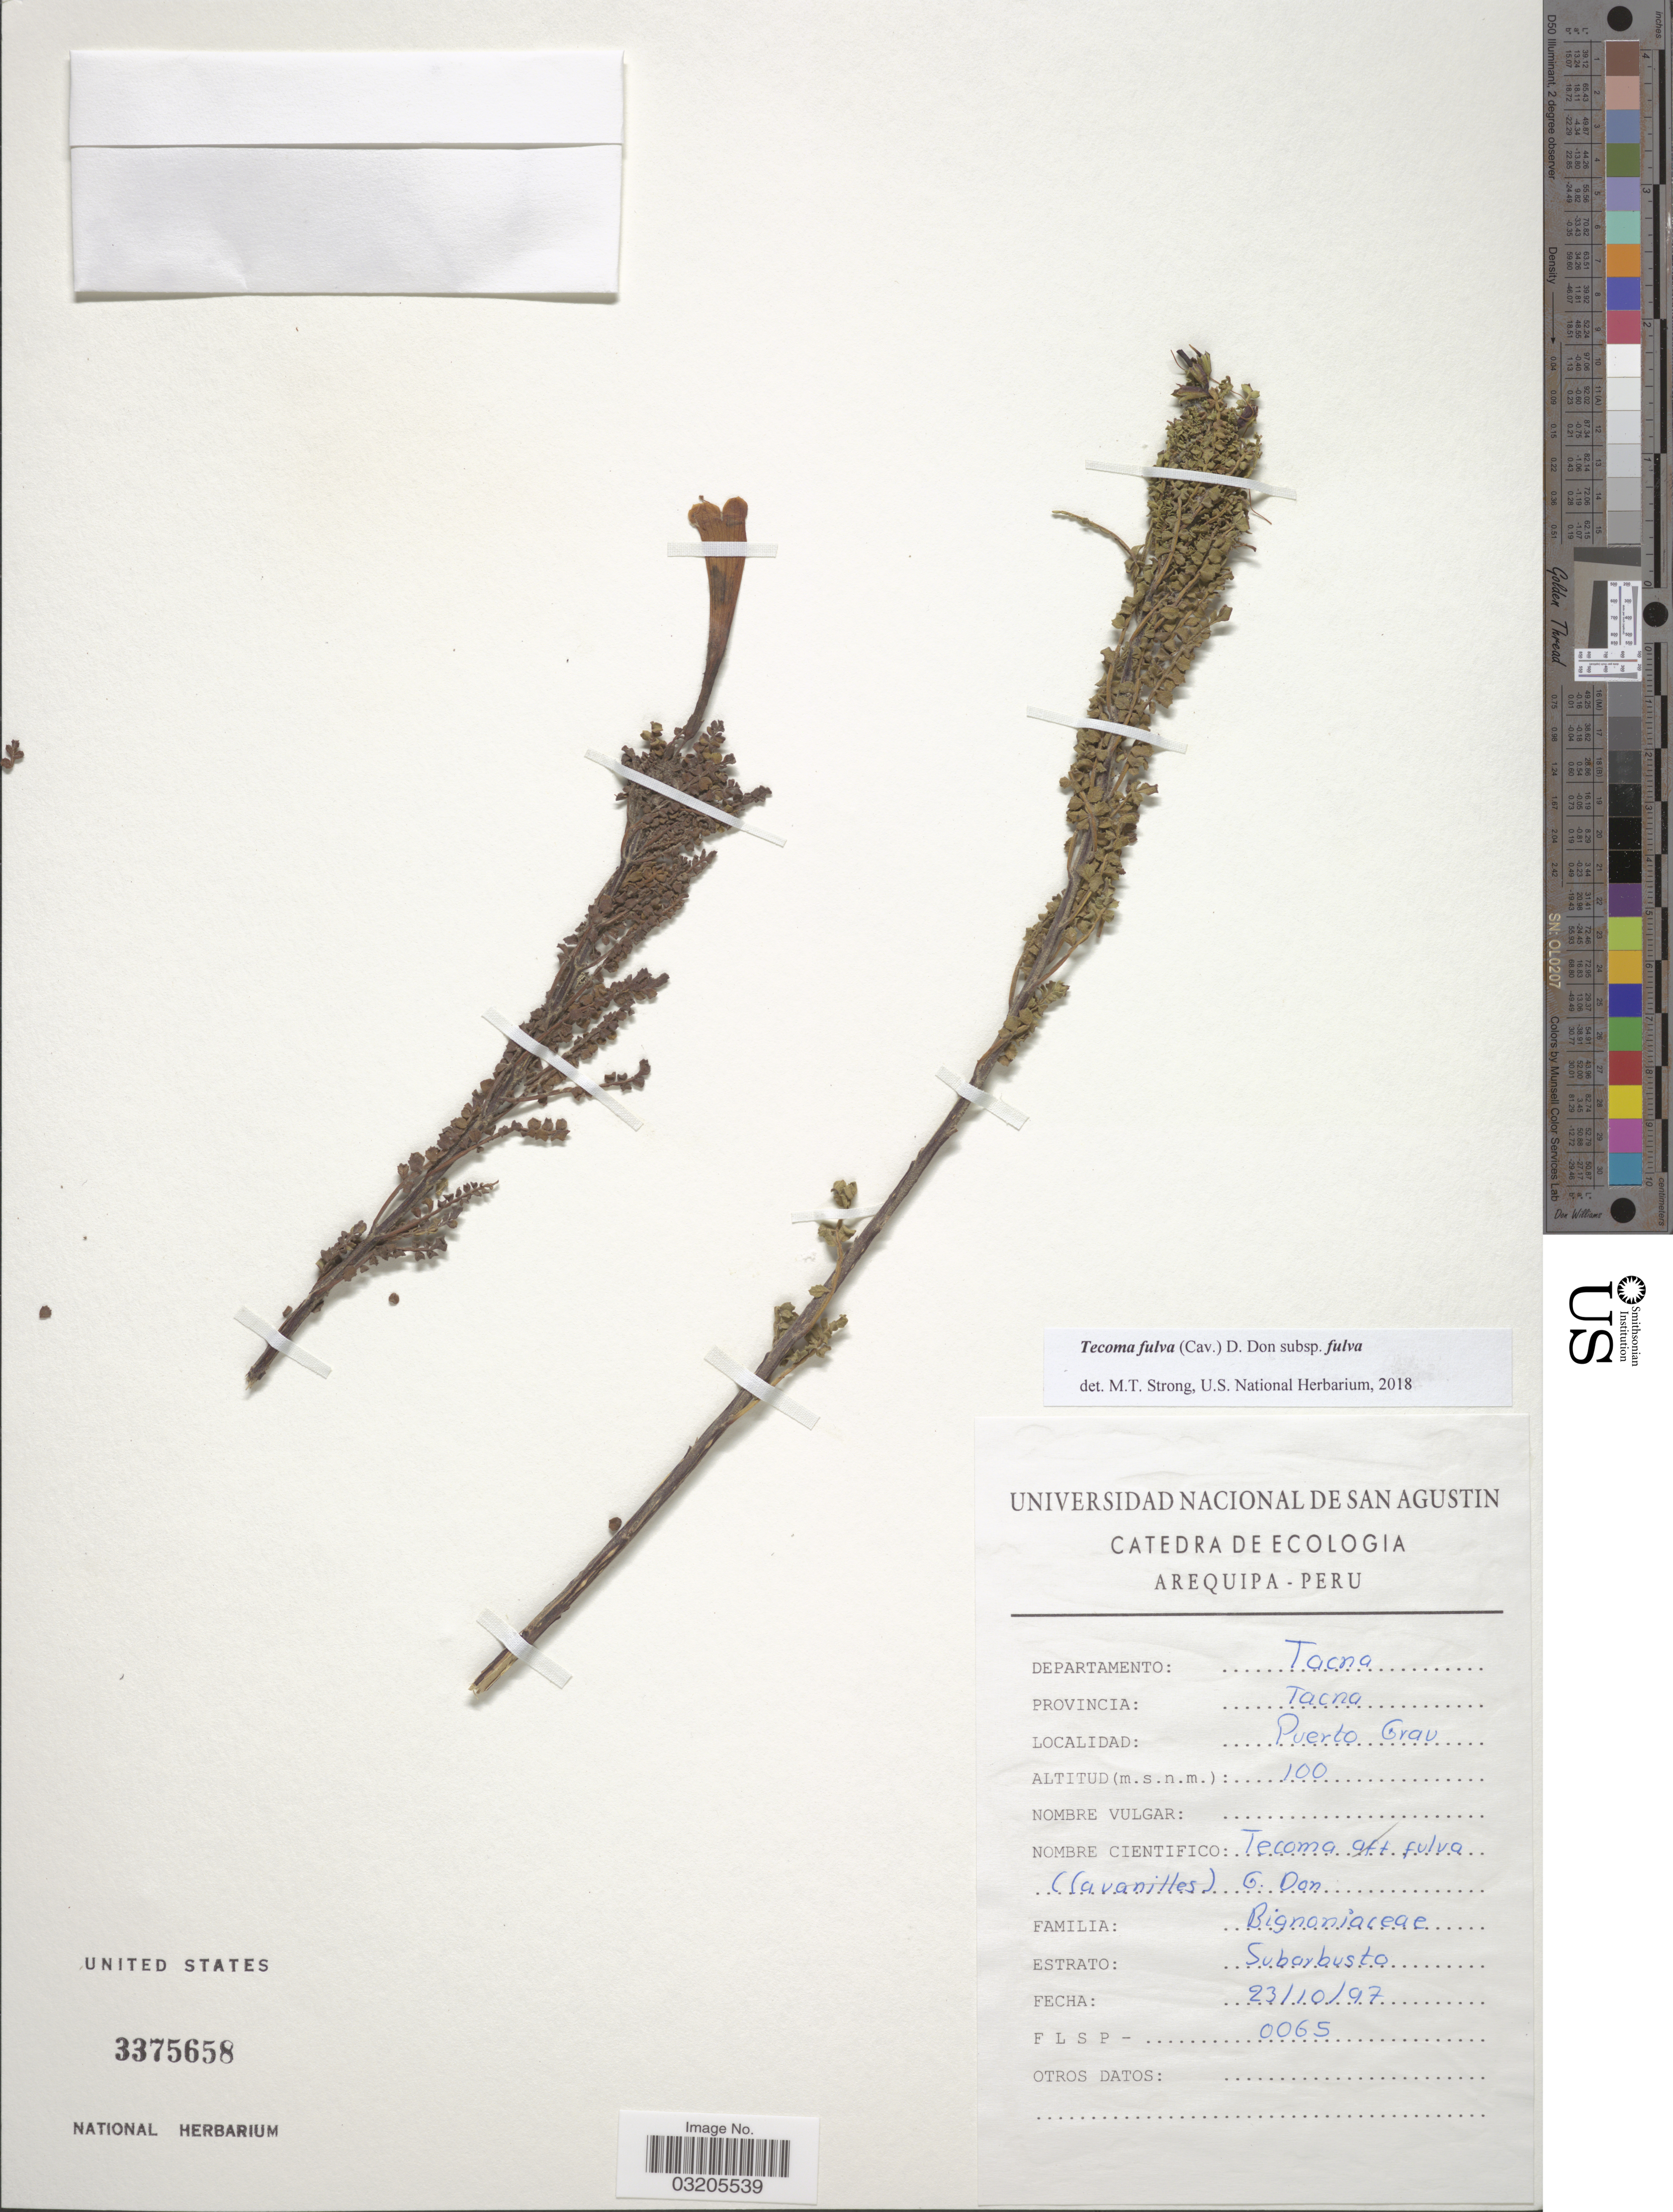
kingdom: Plantae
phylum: Tracheophyta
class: Magnoliopsida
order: Lamiales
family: Bignoniaceae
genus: Tecoma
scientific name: Tecoma fulva subsp. fulva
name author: (Cav.) G. Don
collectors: Universidad Nacional de San Agustin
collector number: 0065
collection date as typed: Transcribed d/m/y: 23/10/97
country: Peru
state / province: Tacna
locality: Departamento Tacna. Puerto Grao.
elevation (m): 100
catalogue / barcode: US 3375658